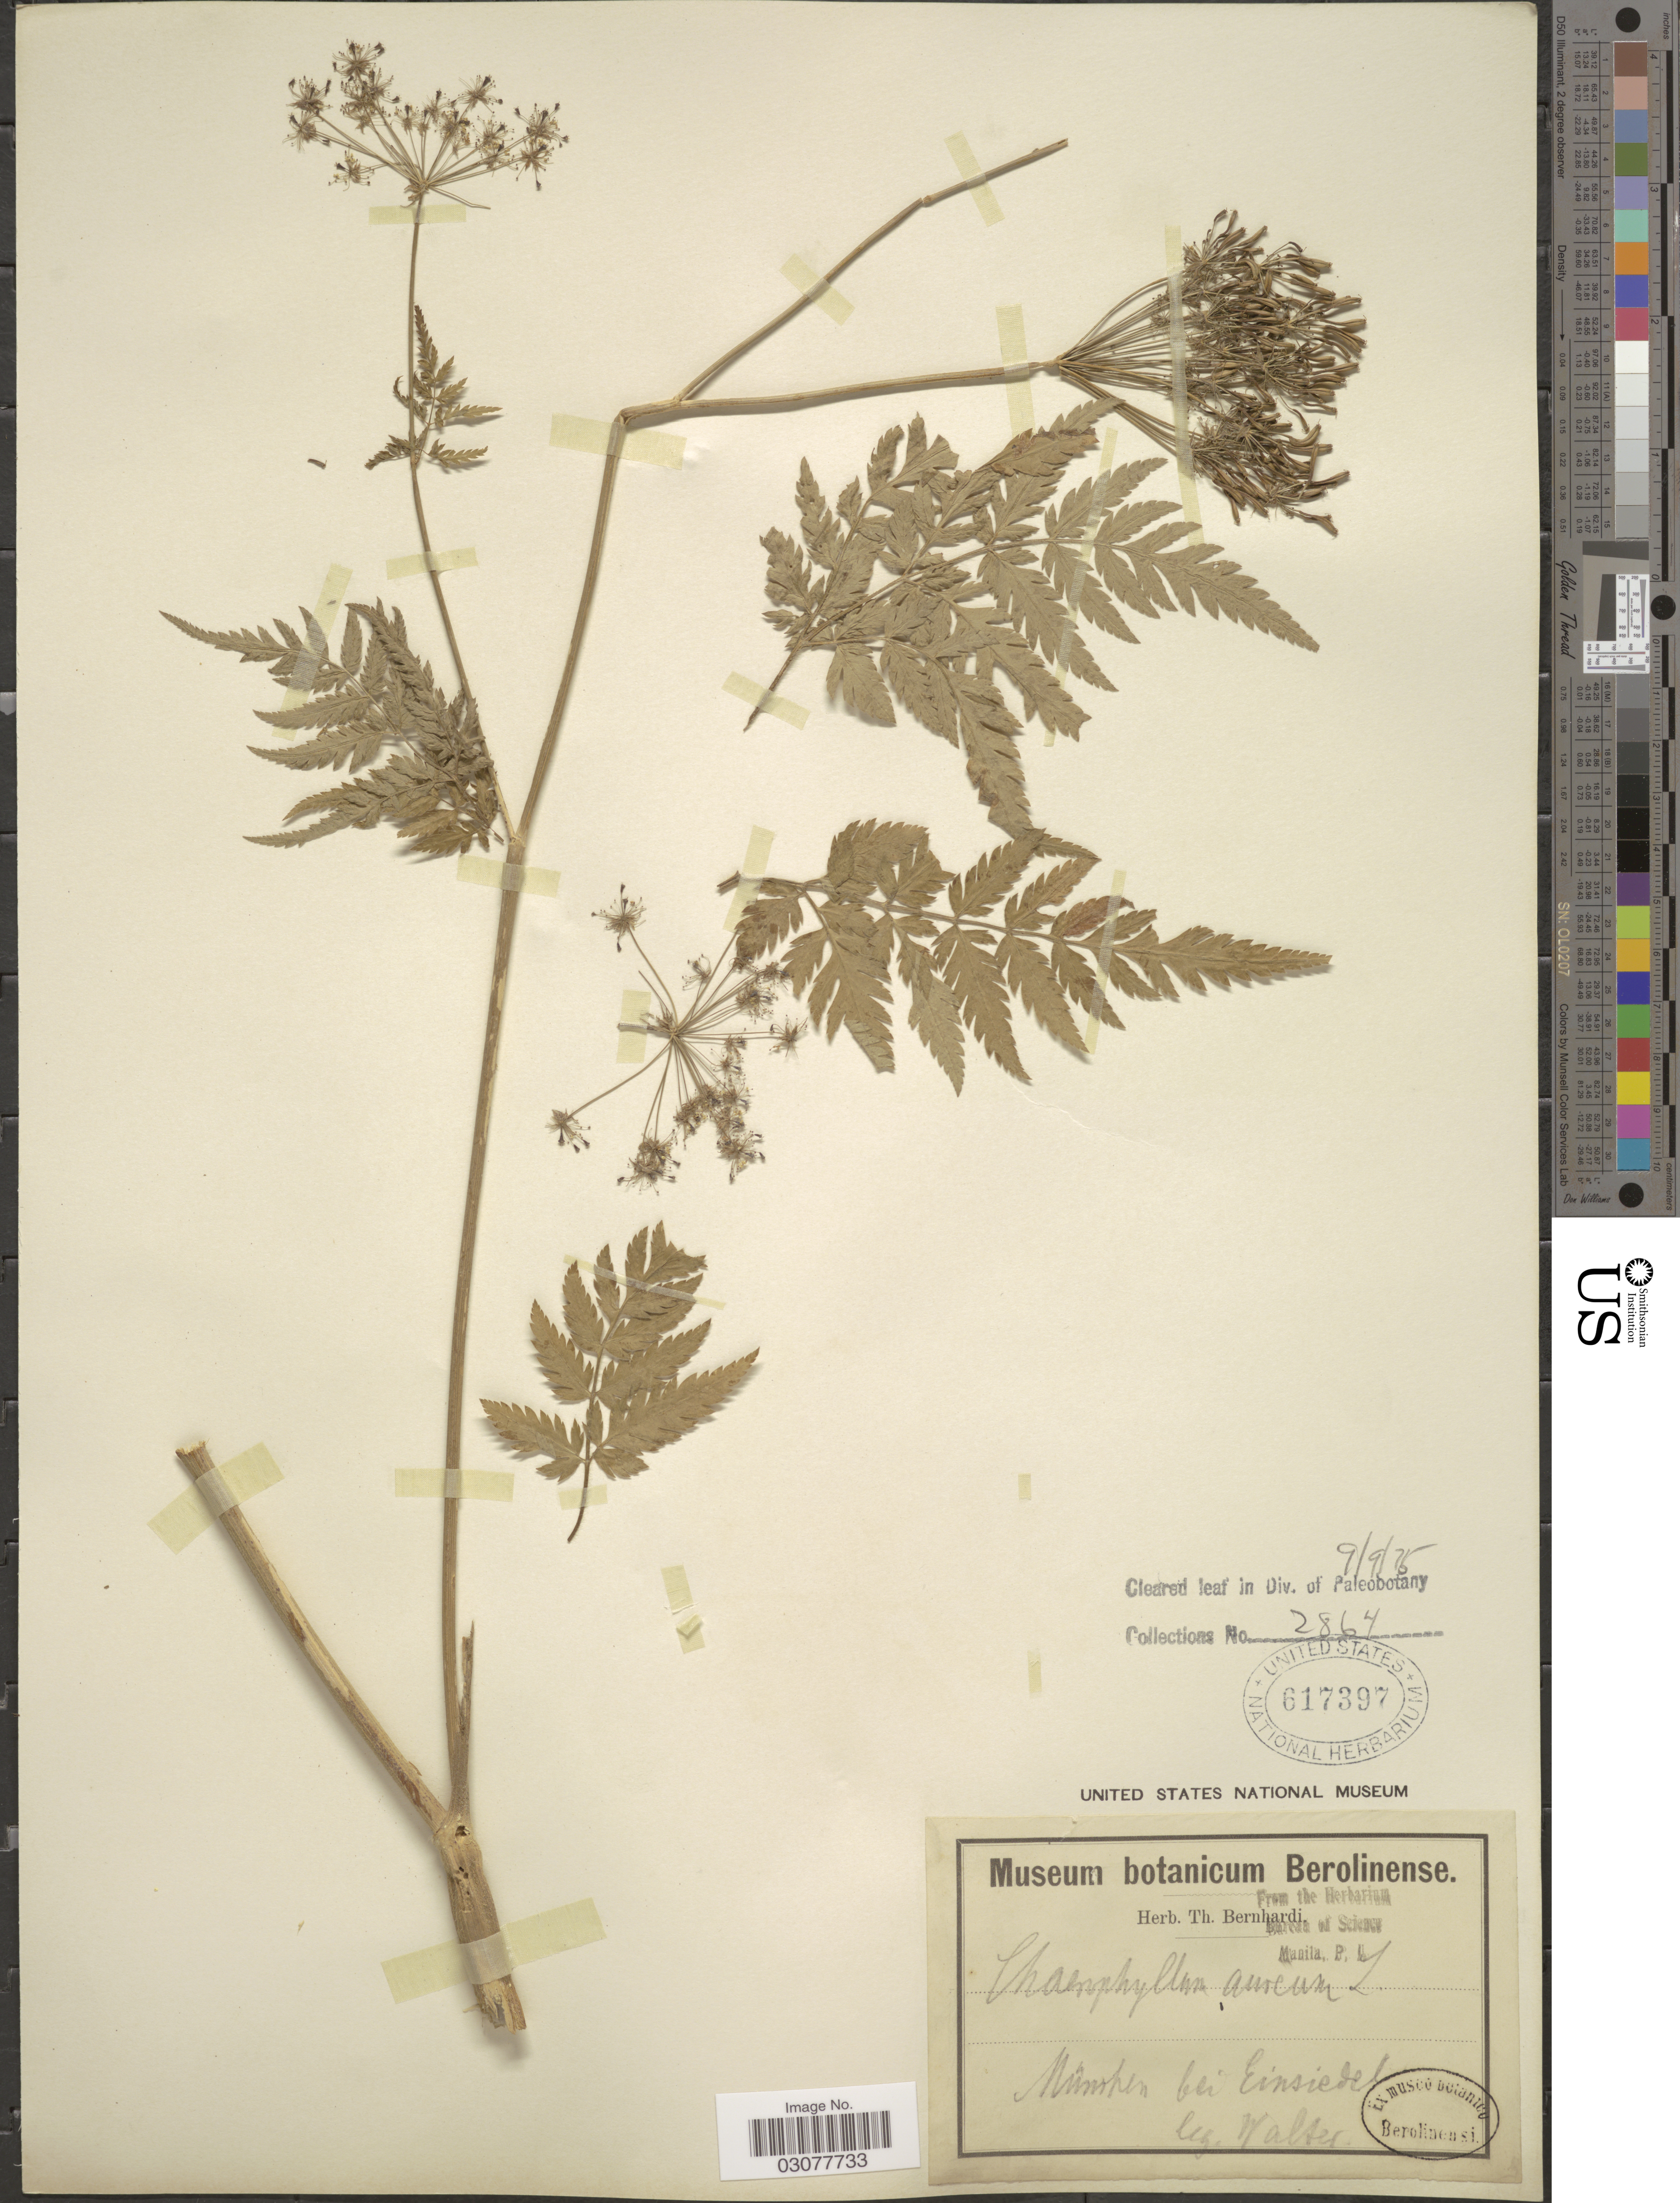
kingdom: Plantae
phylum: Tracheophyta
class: Magnoliopsida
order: Apiales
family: Apiaceae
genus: Chaerophyllum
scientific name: Chaerophyllum aureum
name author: L.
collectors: -- Walter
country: Germany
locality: München bei Einsiedel.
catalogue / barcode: US 617397